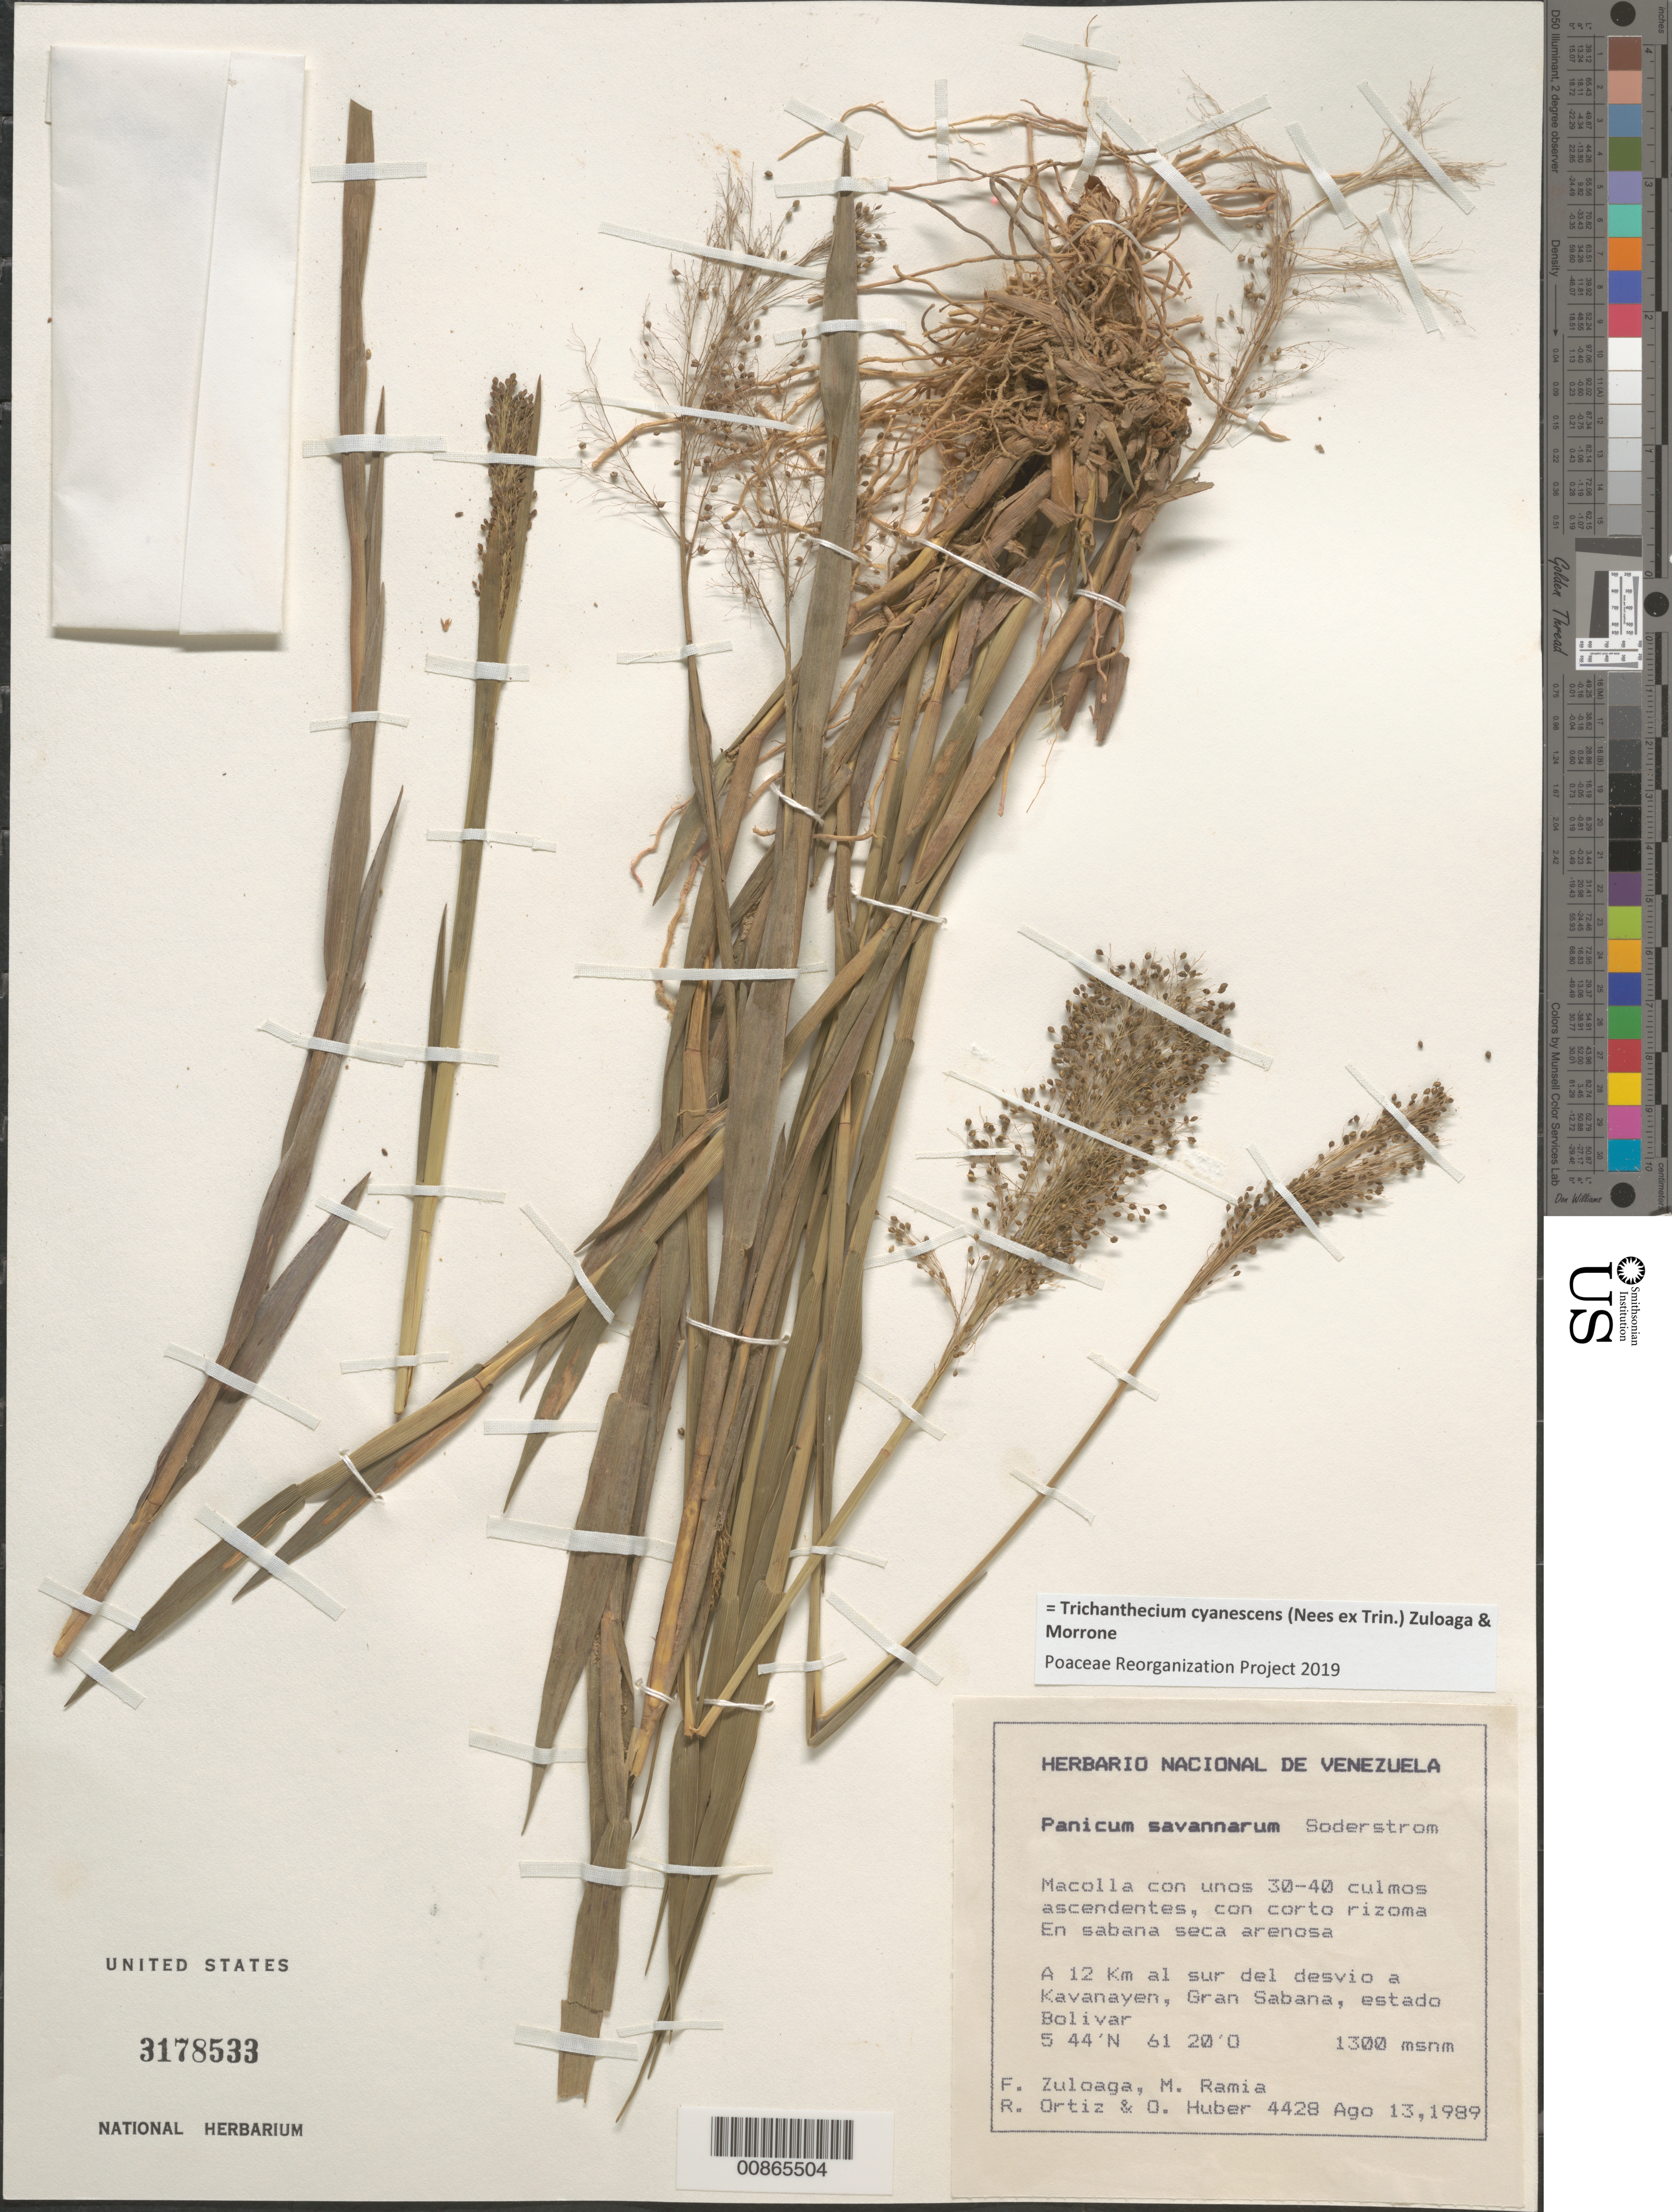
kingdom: Plantae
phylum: Tracheophyta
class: Liliopsida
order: Poales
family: Poaceae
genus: Panicum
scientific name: Panicum cyanescens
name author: Nees ex Trin.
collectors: F. O. Zuloaga, M. Ramia, R. Ortíz & O. Huber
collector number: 4428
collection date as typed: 13-Aug-89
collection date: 1989-08-13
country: Venezuela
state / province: Bolívar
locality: Gran Sabana, 12 km sur del desvio a Kavanayen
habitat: Sabana seca arenosa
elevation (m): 1300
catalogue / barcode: US 3178533